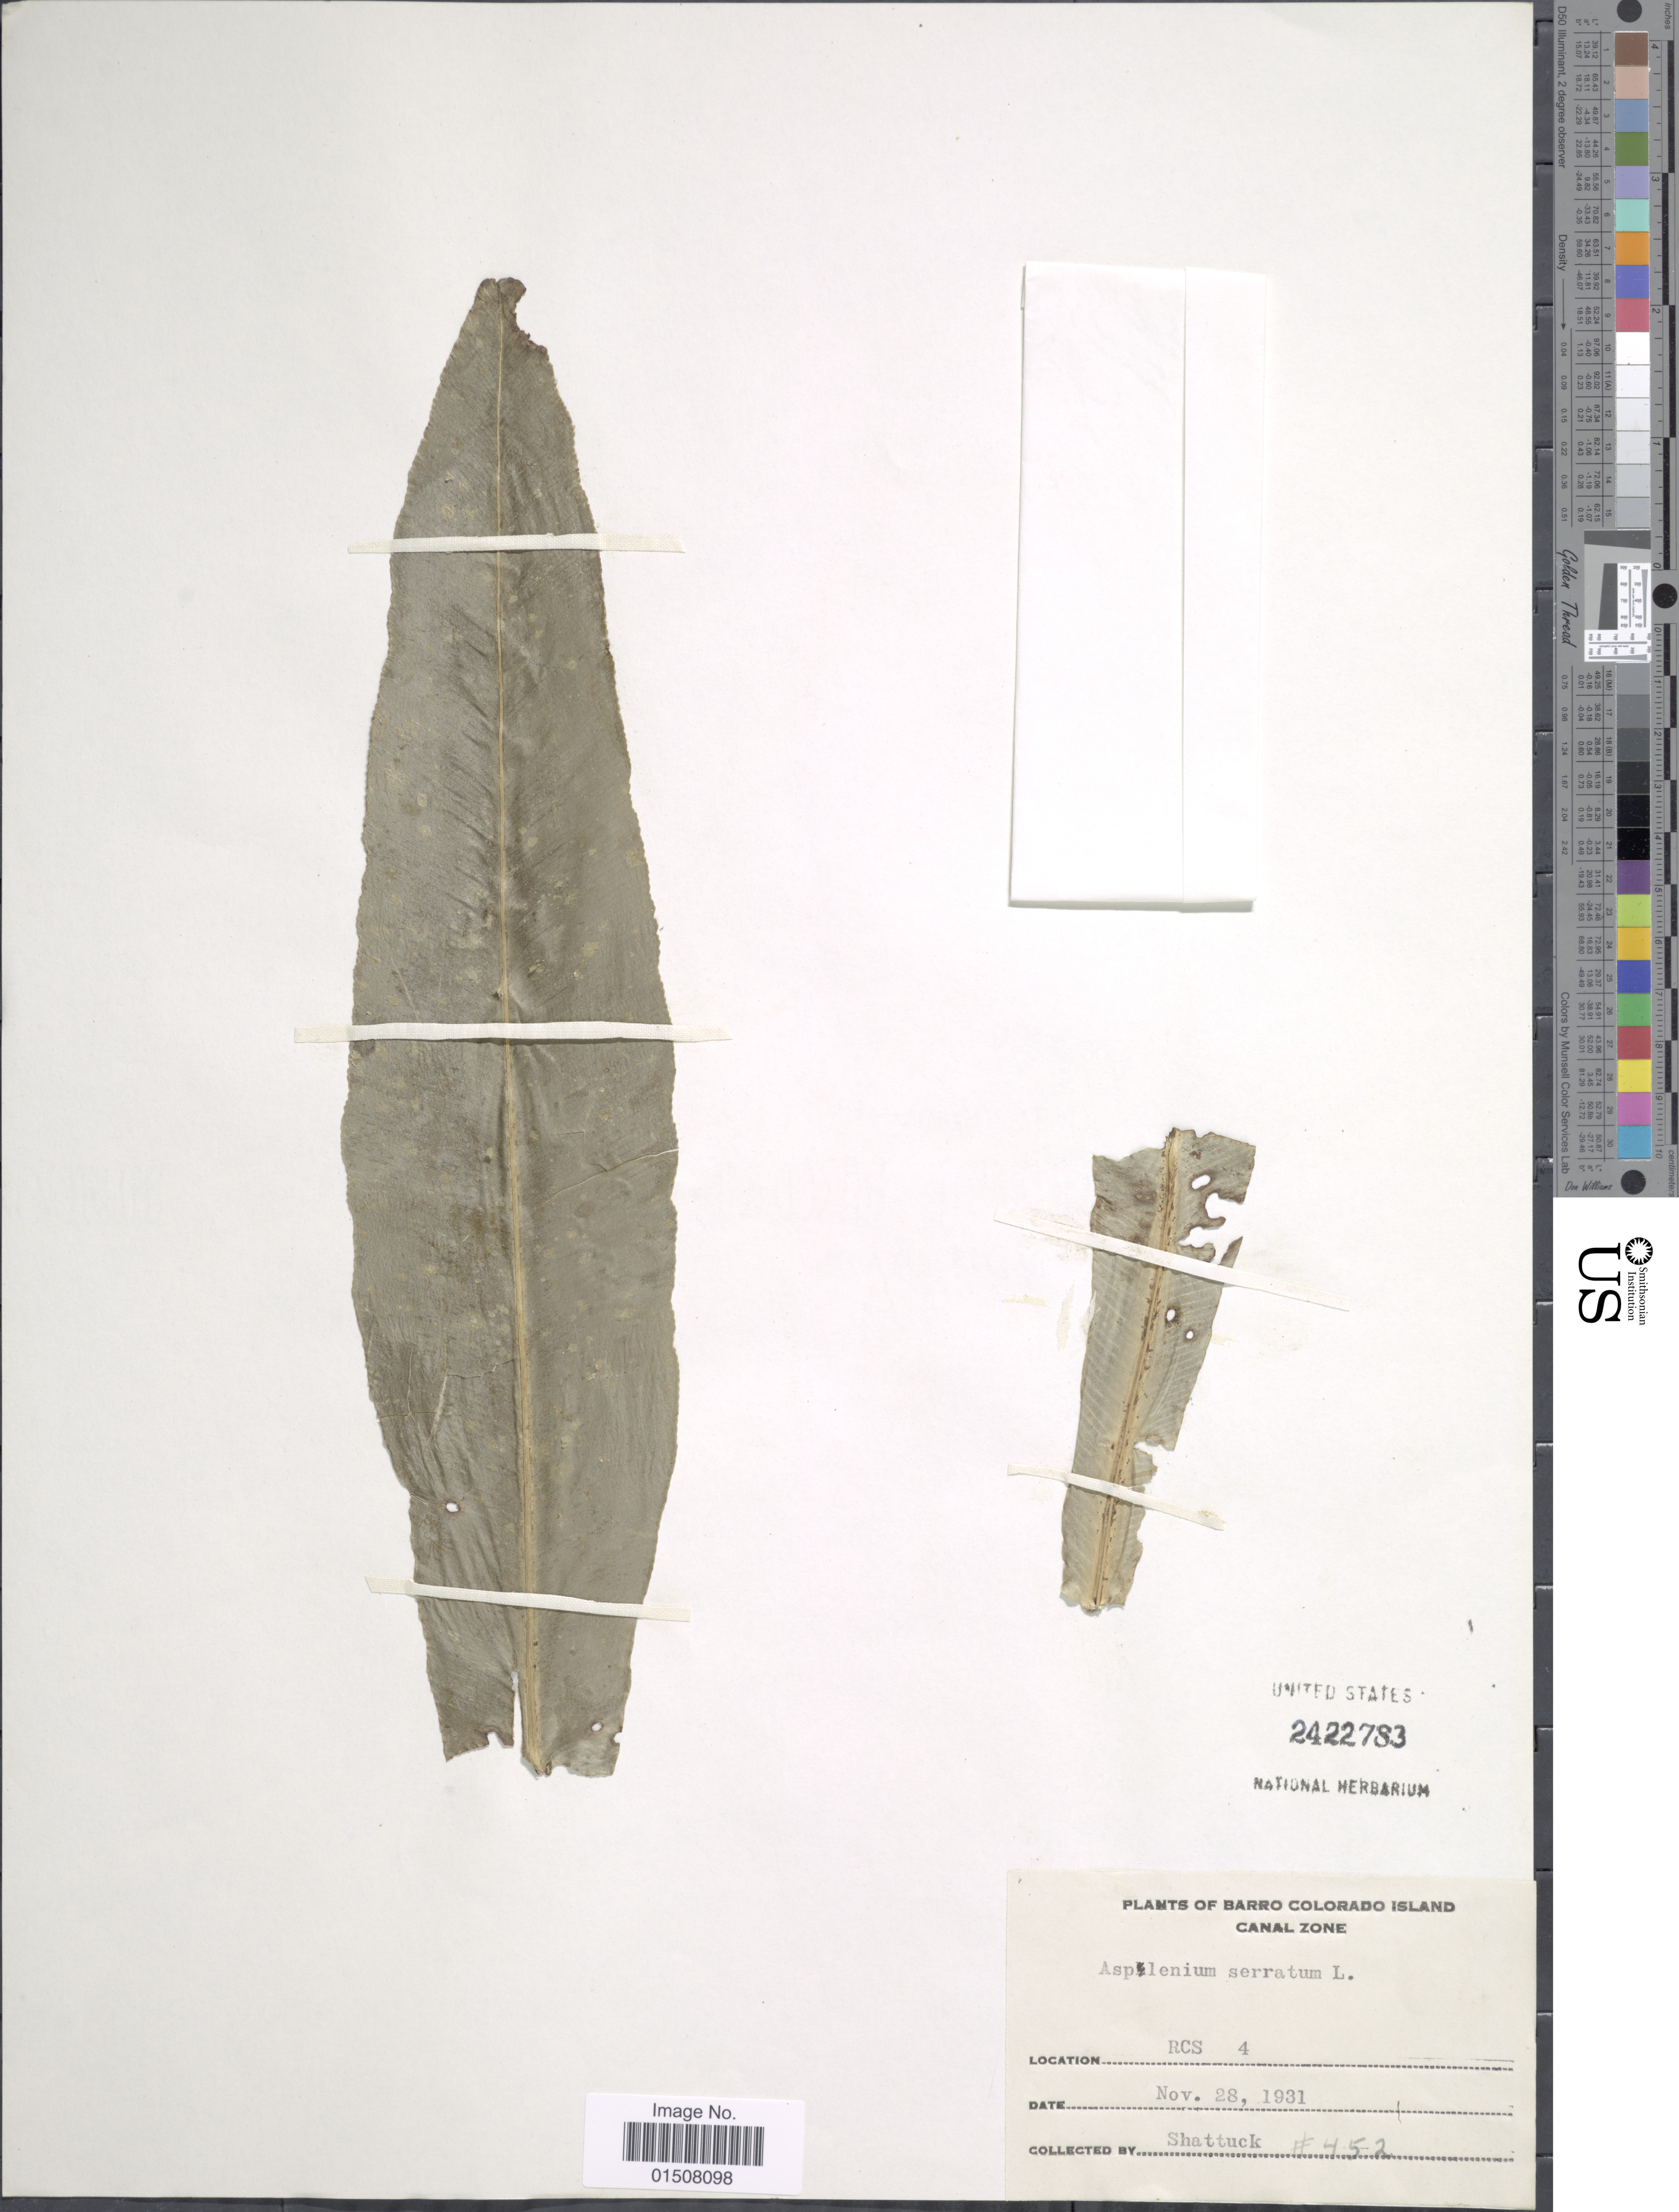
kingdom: Plantae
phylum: Tracheophyta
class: Polypodiopsida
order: Polypodiales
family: Aspleniaceae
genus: Asplenium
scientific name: Asplenium serratum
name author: L.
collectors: Shattuck, --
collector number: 452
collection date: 1931-11-28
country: Panama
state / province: Panamá Oeste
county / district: Canal Zone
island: Barro Colorado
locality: Barro Colorado Island, R.E.S. 4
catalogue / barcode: US 2422783